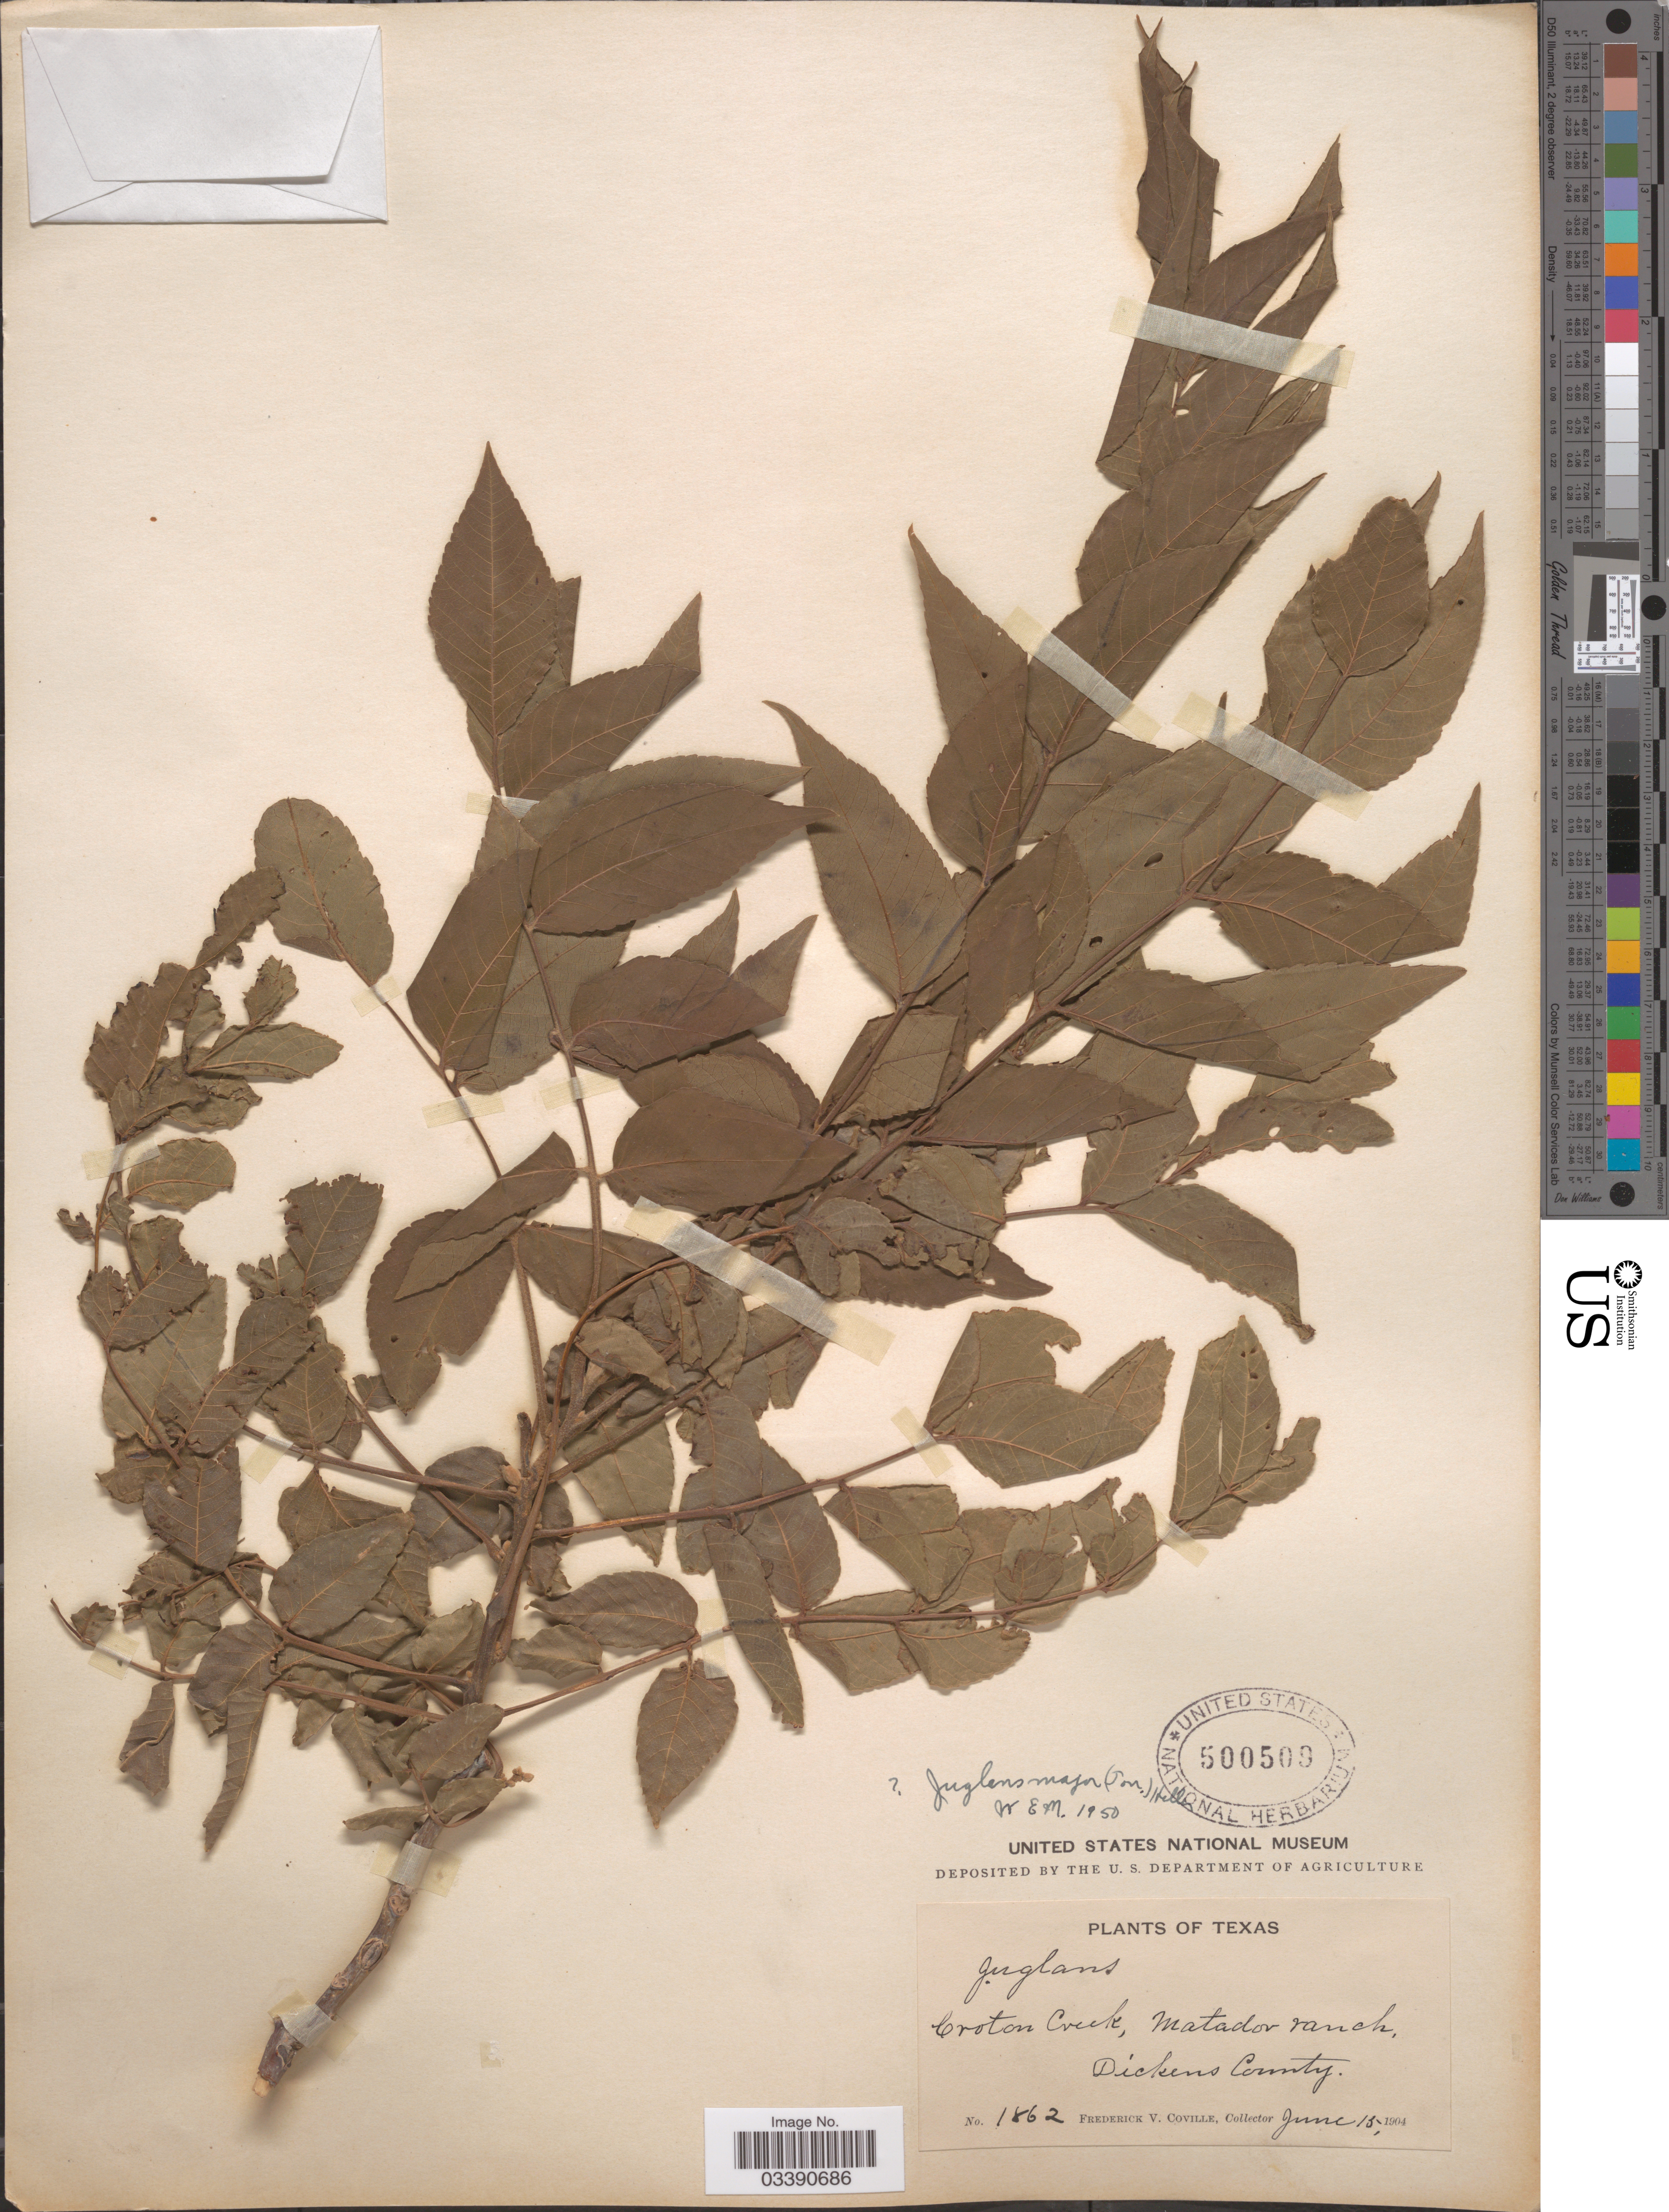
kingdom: Plantae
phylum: Tracheophyta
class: Magnoliopsida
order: Fagales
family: Juglandaceae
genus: Juglans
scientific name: Juglans major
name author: (Torr.) A. Heller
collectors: F. V. Coville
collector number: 1862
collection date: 1904-06-15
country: United States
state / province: Texas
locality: Croton Creek, Matador ranch, Dickens County.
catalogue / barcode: US 500509